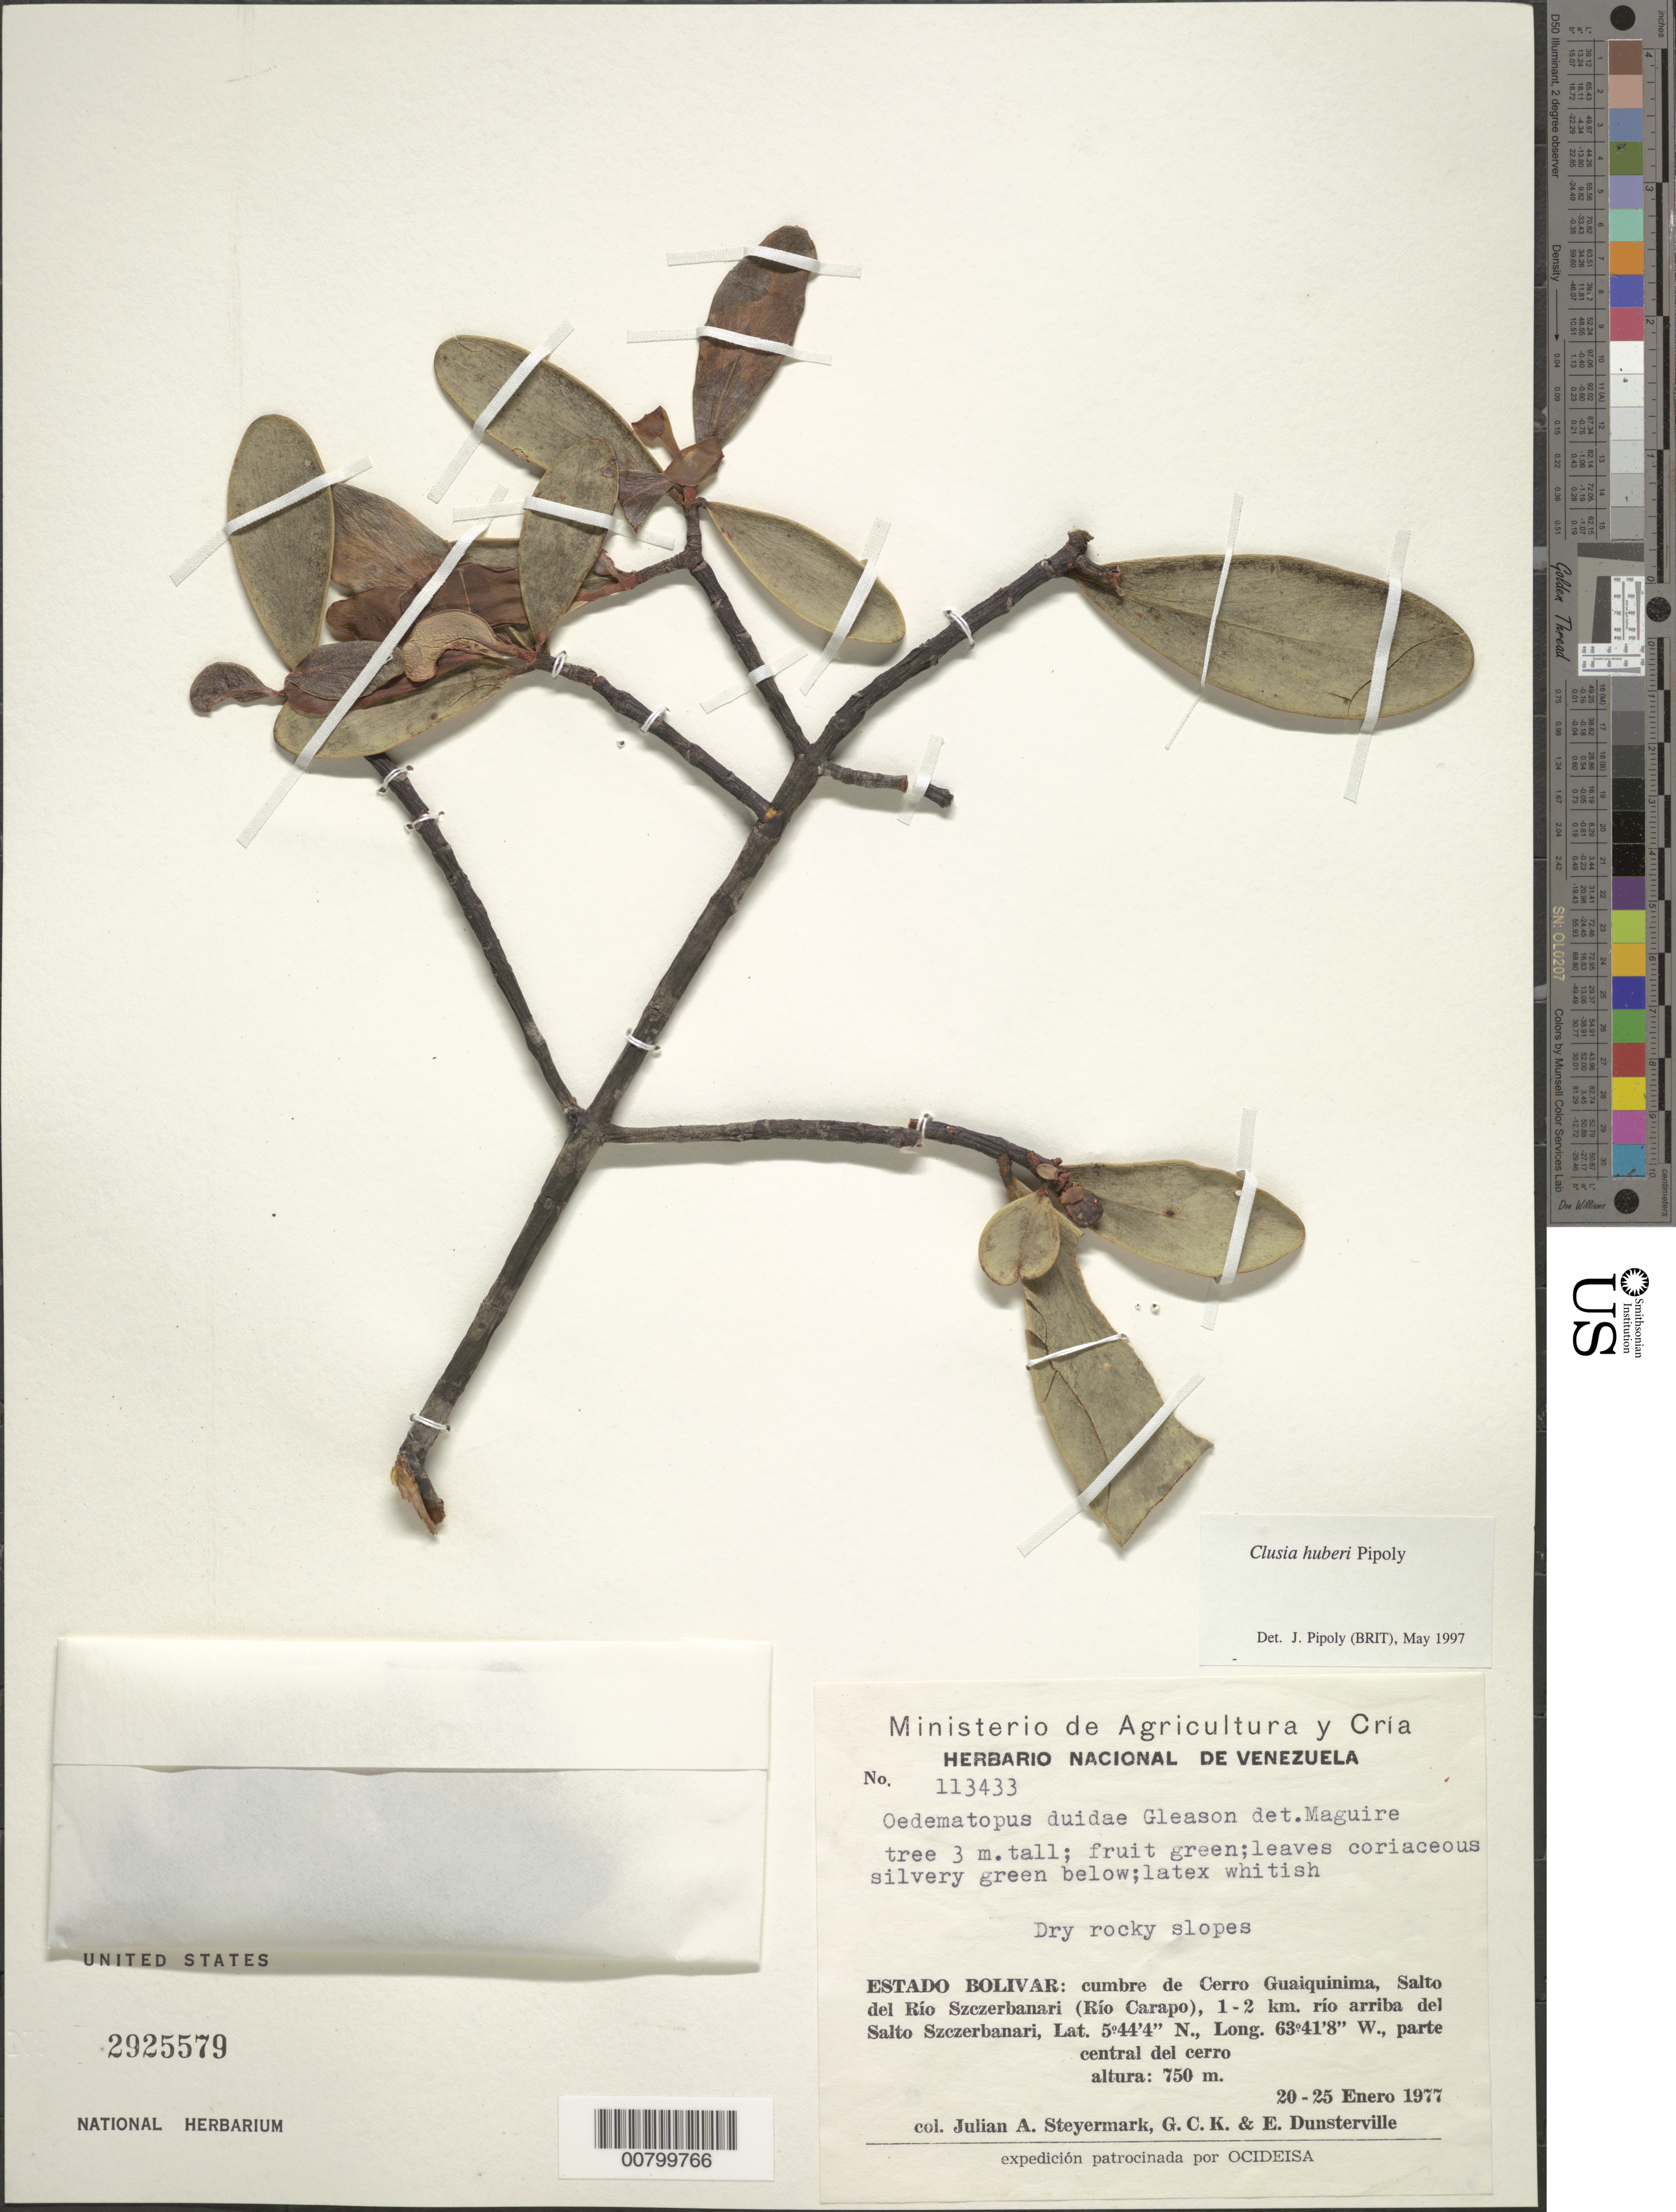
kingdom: Plantae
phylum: Tracheophyta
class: Magnoliopsida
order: Malpighiales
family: Clusiaceae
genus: Clusia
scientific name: Clusia huberi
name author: Pipoly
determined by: Pipoly, J. J., III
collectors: J. Steyermark, G. C. K. Dunsterville & E. Dunsterville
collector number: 113433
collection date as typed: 20-Jan-77 to 25-Jan-77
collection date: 1977-01-20/1977-01-25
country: Venezuela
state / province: Bolívar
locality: Cerro Guaiquinima, Río Szczerbanari (Río Carapo); 1-2 km río arriba del Salto Szczerbanari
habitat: Dry rocky slopes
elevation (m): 750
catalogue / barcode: US 2925579